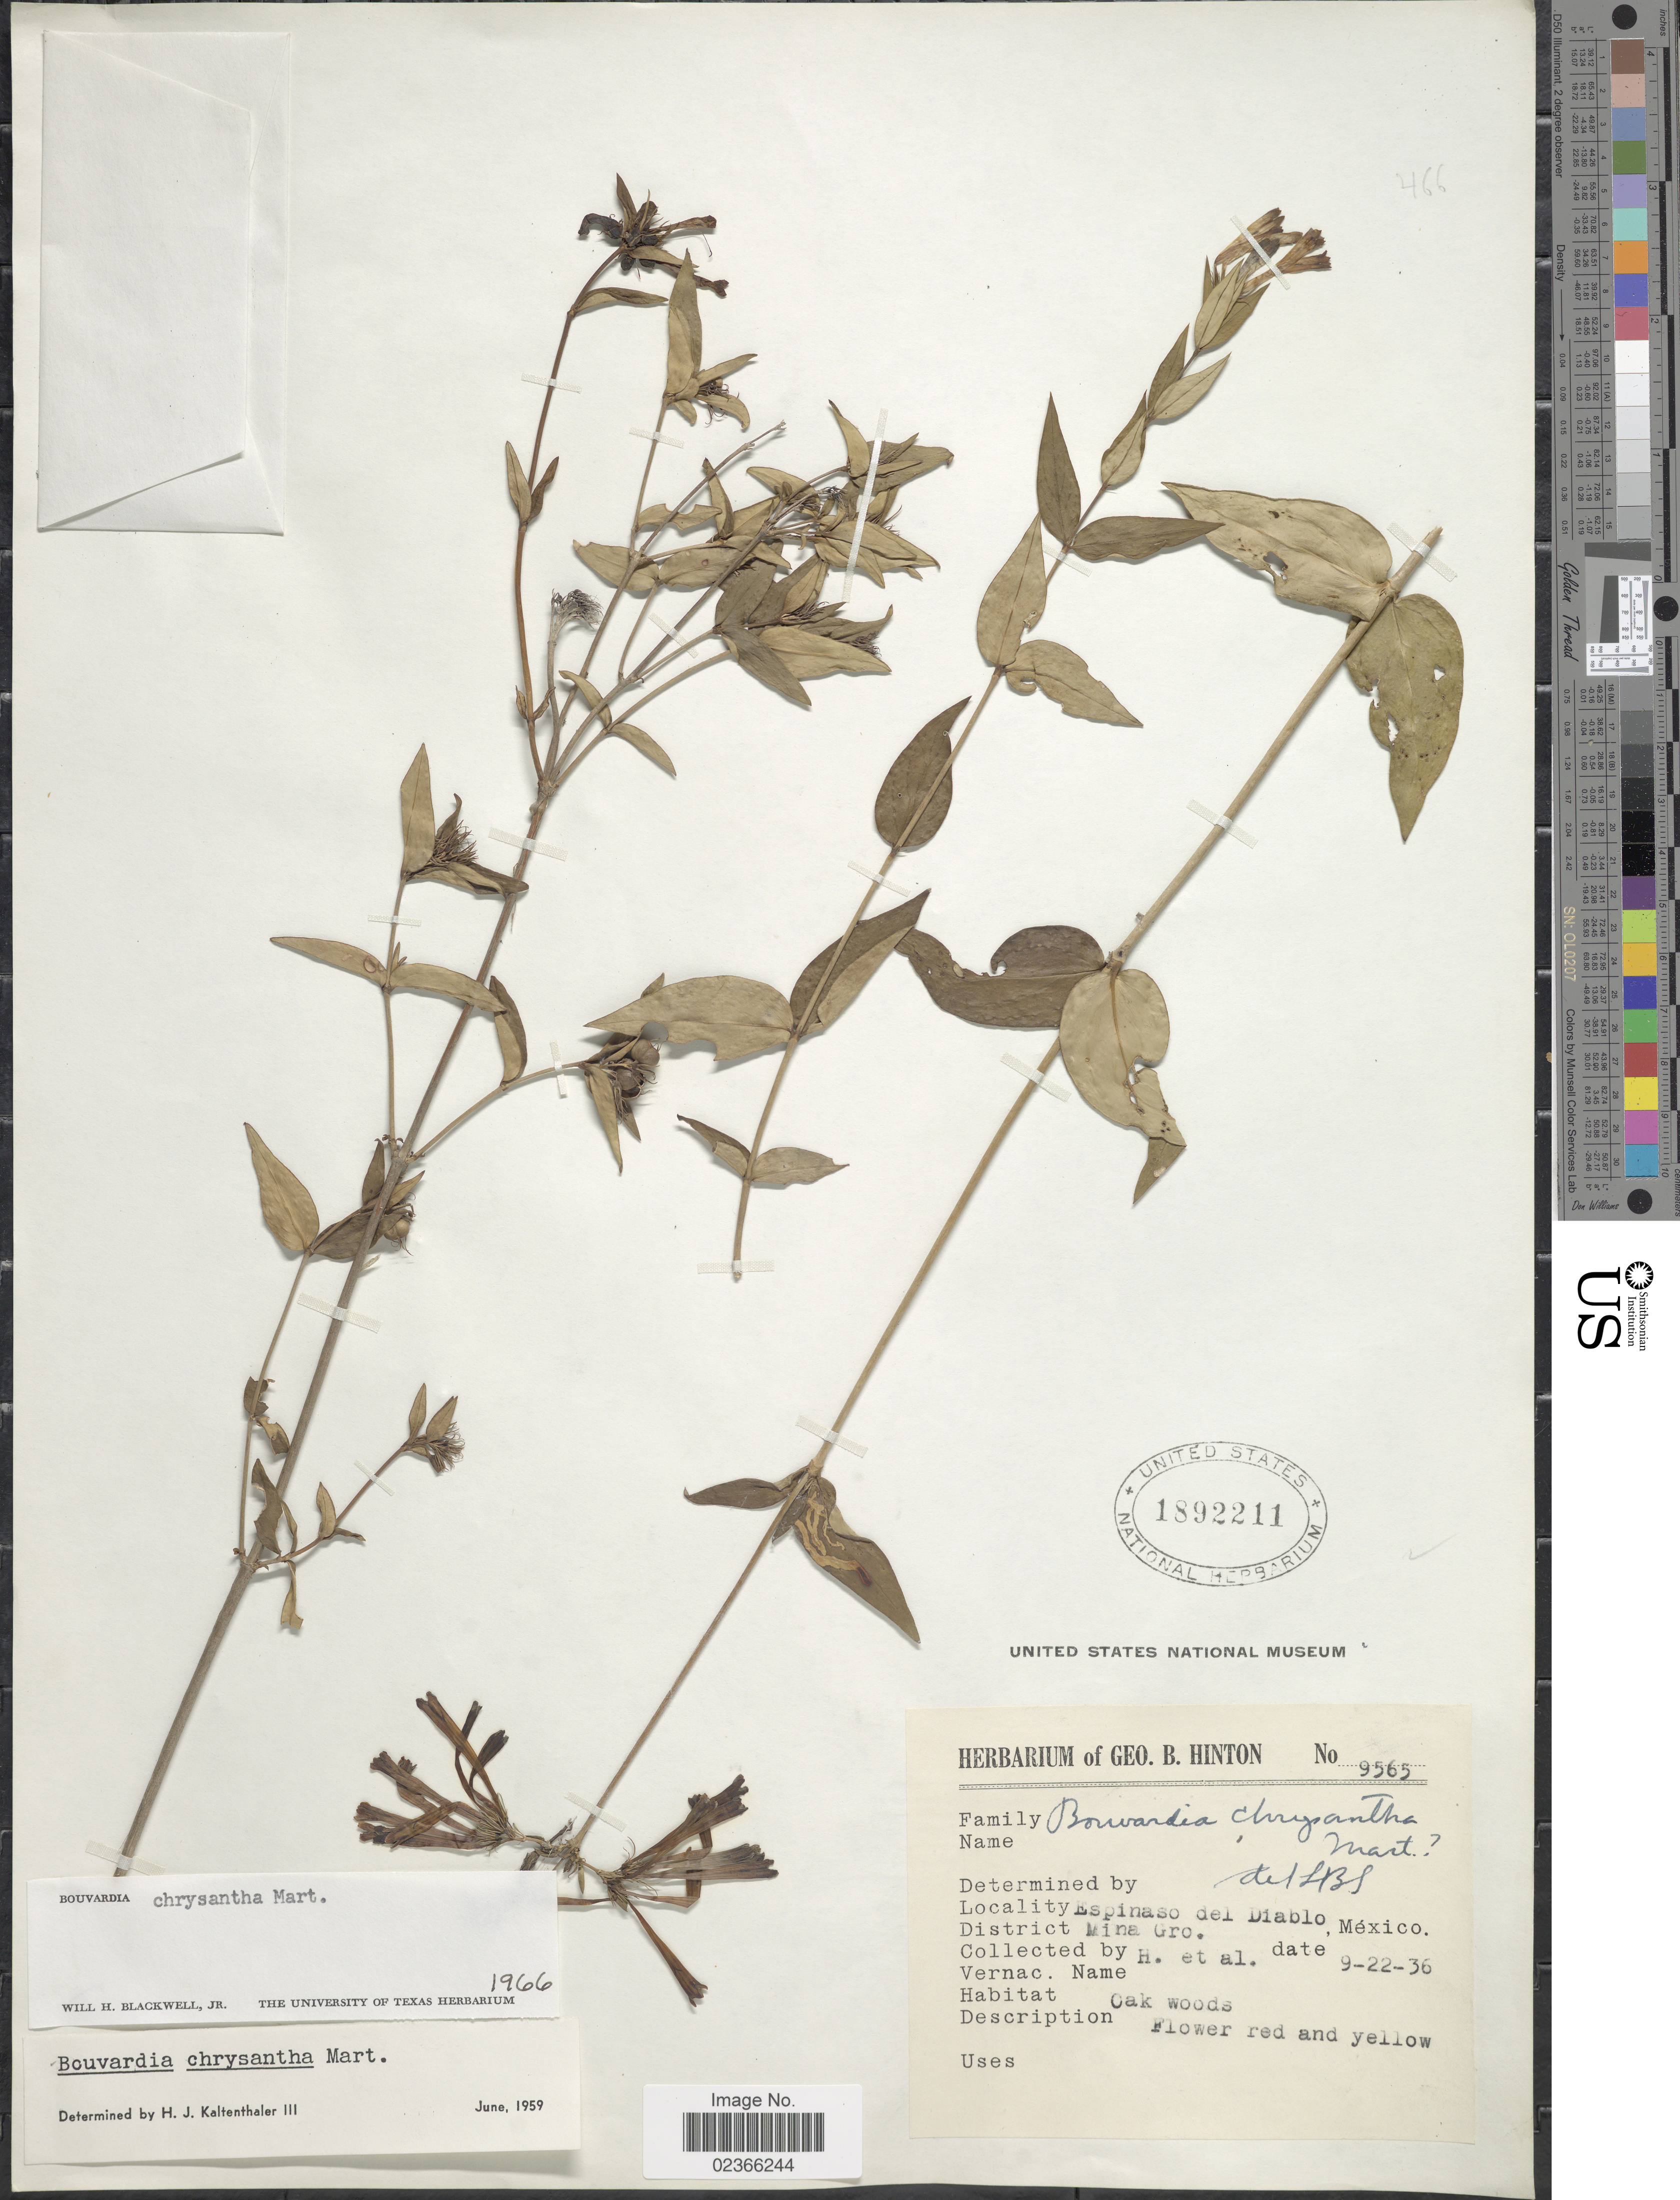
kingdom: Plantae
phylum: Tracheophyta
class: Magnoliopsida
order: Gentianales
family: Rubiaceae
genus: Bouvardia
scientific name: Bouvardia chrysantha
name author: Mart.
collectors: G. B. Hinton & et al.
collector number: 9565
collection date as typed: Transcribed d/m/y: 22/9/36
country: Mexico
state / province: Guerrero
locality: Espinaso del Diablo, Mexico.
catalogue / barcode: US 1892211